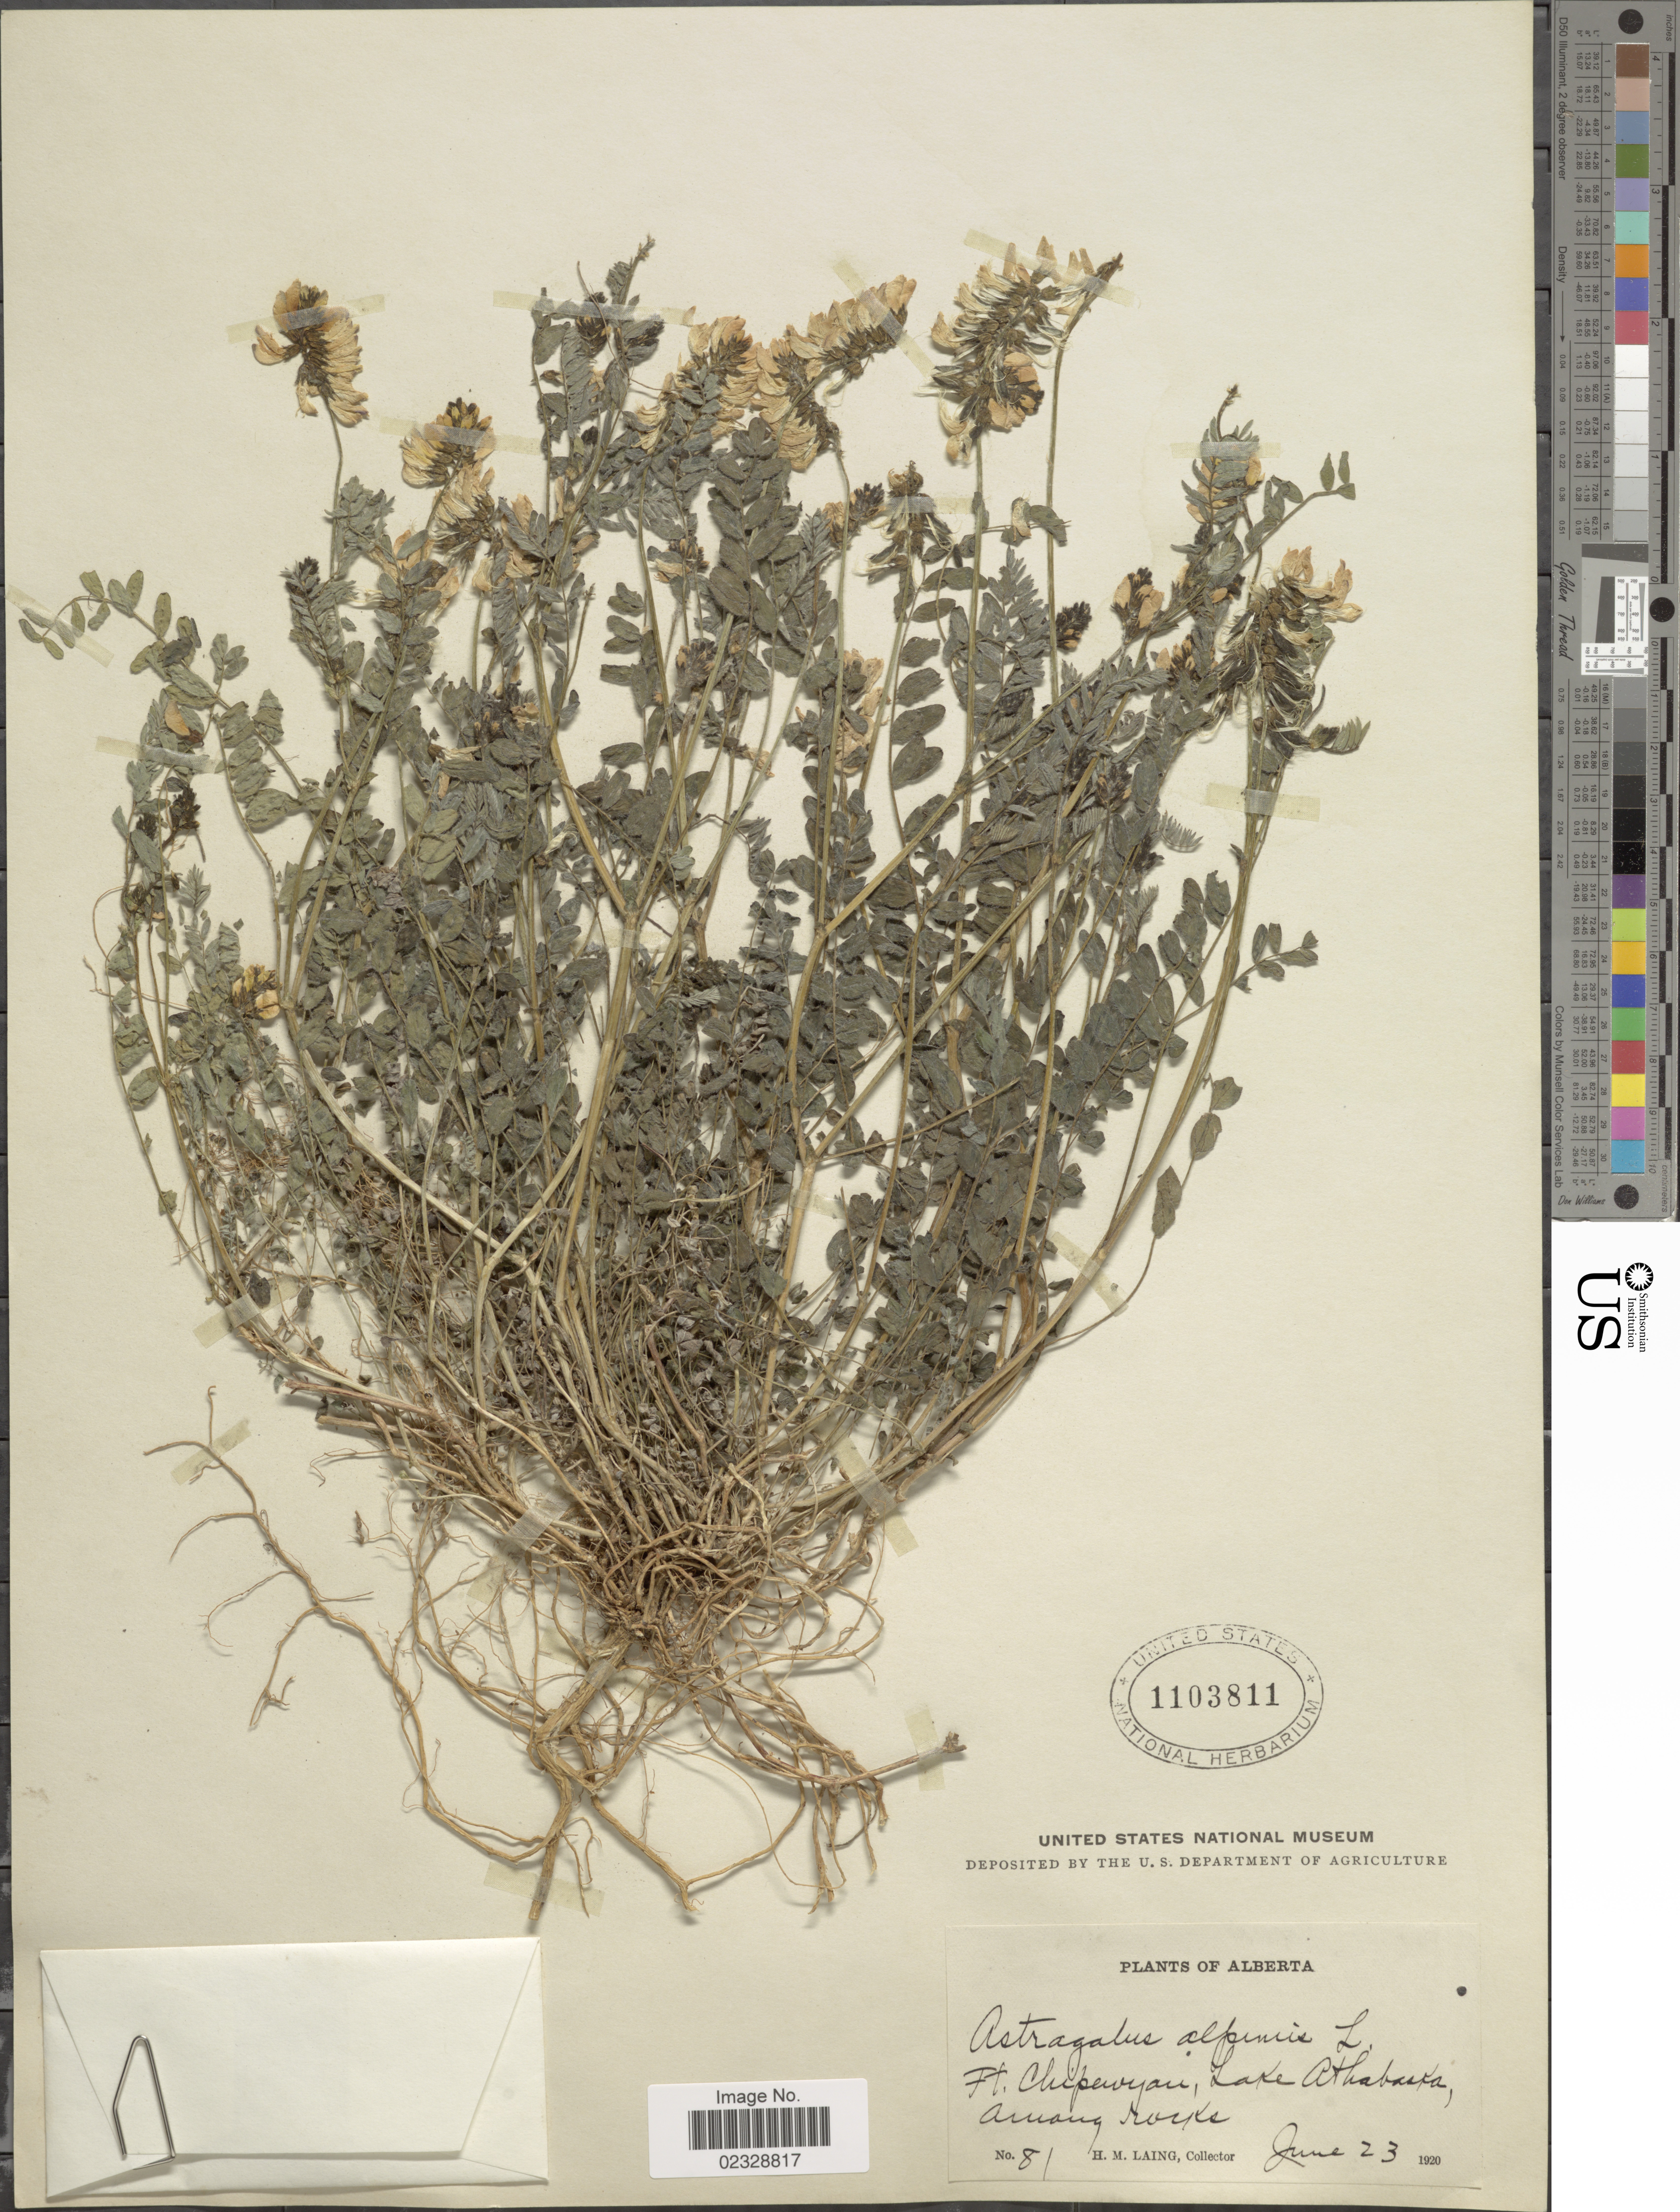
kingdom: Plantae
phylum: Tracheophyta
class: Magnoliopsida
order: Fabales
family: Fabaceae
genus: Astragalus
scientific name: Astragalus alpinus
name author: L.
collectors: H. Laing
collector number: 81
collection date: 1920-06-23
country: Canada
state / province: Alberta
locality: Ft. Chipewyan, Lake Athabaska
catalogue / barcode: US 1103811